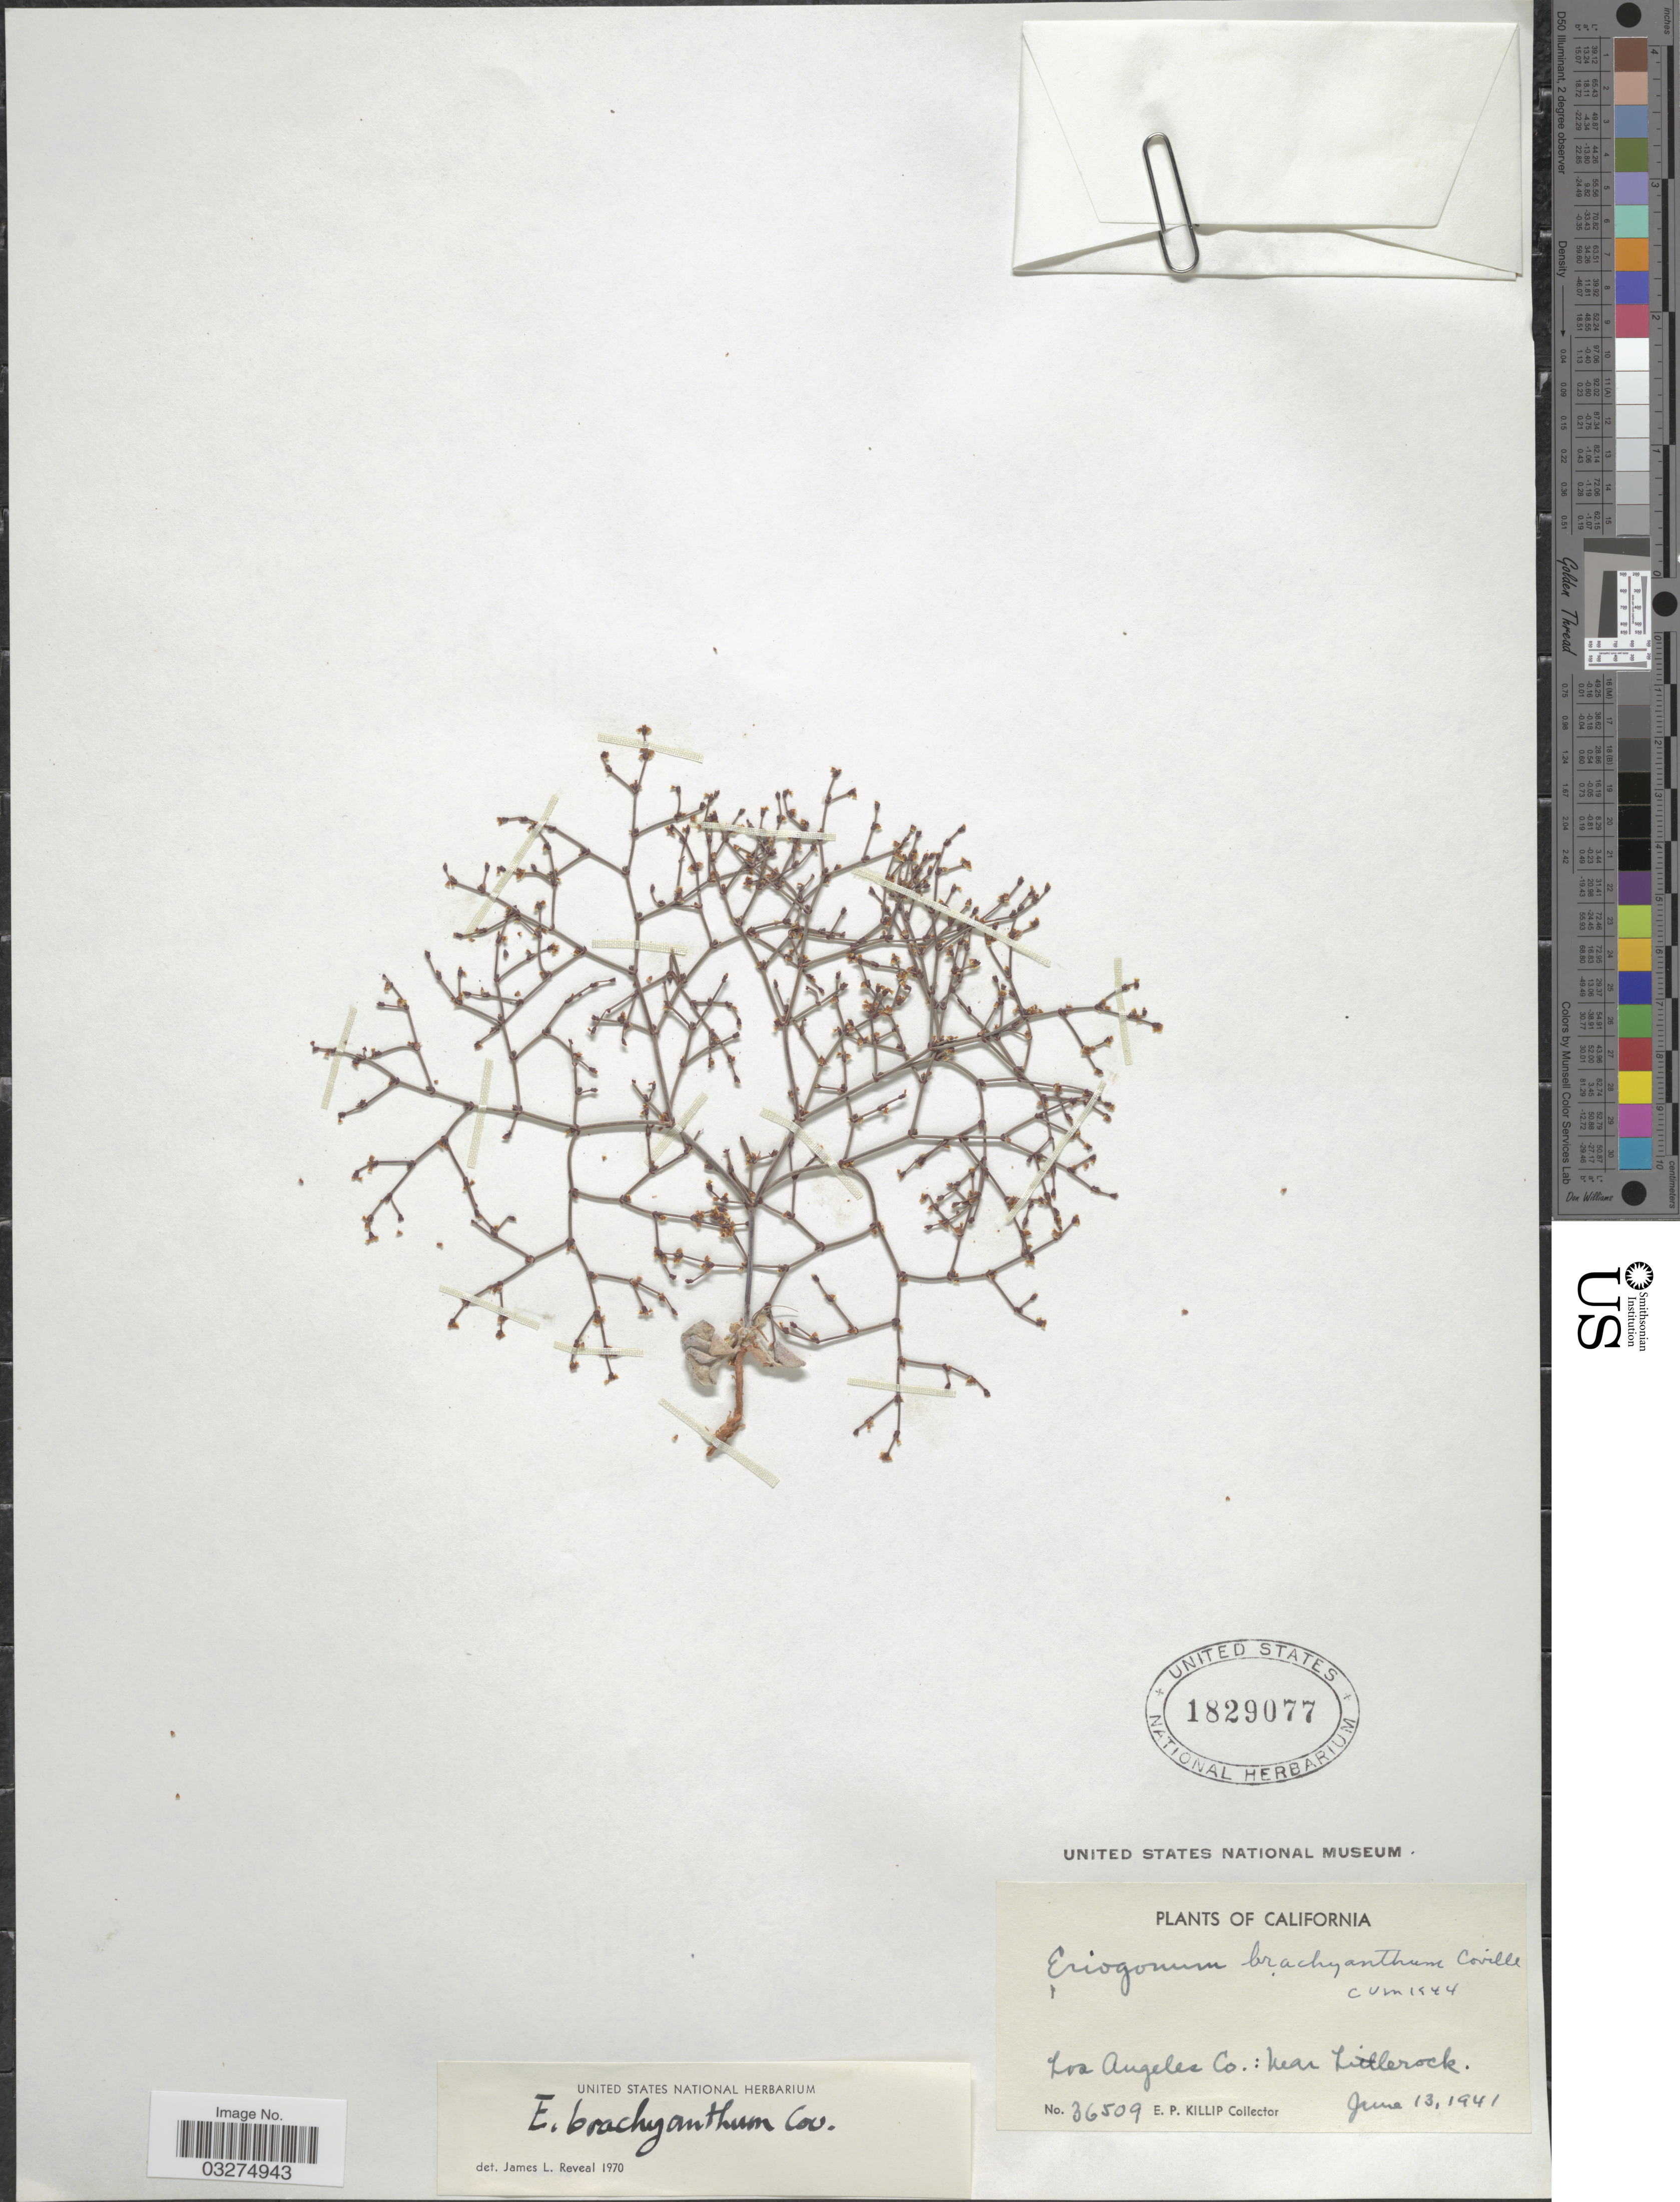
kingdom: Plantae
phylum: Tracheophyta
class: Magnoliopsida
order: Caryophyllales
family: Polygonaceae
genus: Eriogonum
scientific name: Eriogonum brachyanthum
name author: Coville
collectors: E. P. Killip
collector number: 36509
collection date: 1941-06-13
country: United States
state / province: California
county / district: Los Angeles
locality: Los Angeles Co.: near Littlerock.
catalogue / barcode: US 1829077